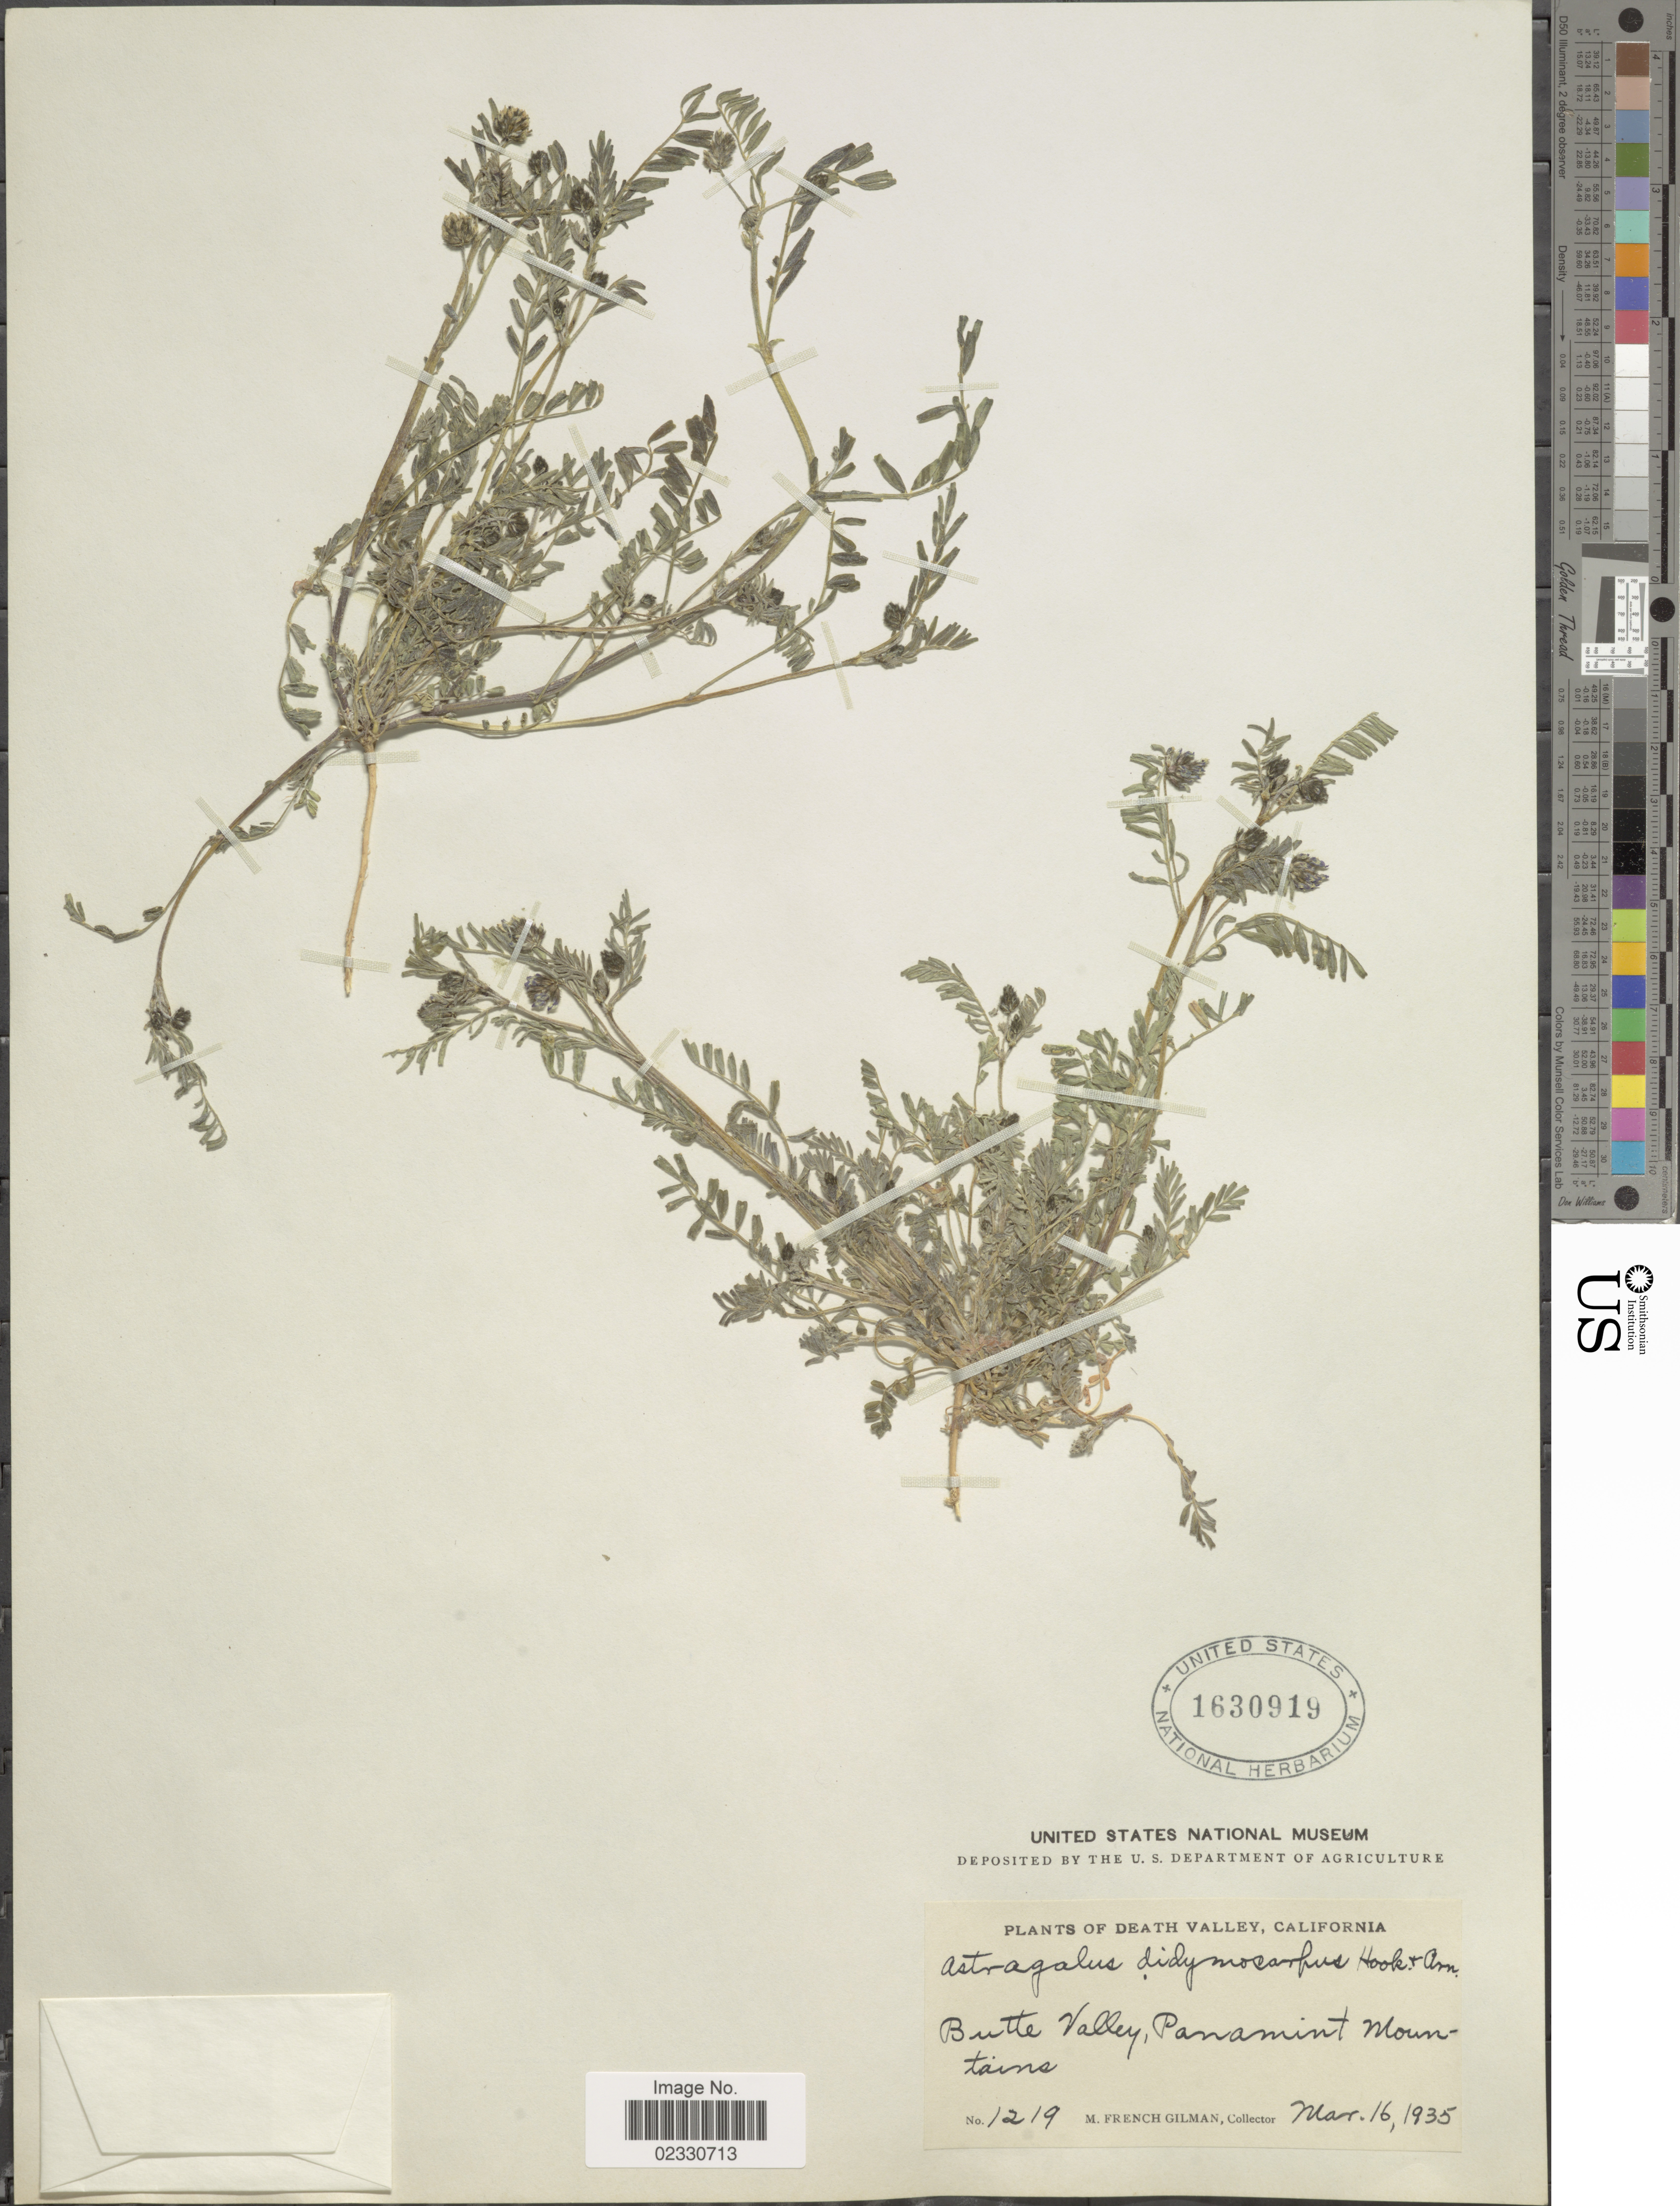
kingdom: Plantae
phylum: Tracheophyta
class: Magnoliopsida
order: Fabales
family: Fabaceae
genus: Astragalus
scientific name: Astragalus didymocarpus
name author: Hook. & Arn.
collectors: M. F. Gilman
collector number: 1219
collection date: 1935-03-16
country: United States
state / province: California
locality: Death Valley, Butte Valley, Panamint Mountains.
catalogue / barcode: US 1630919